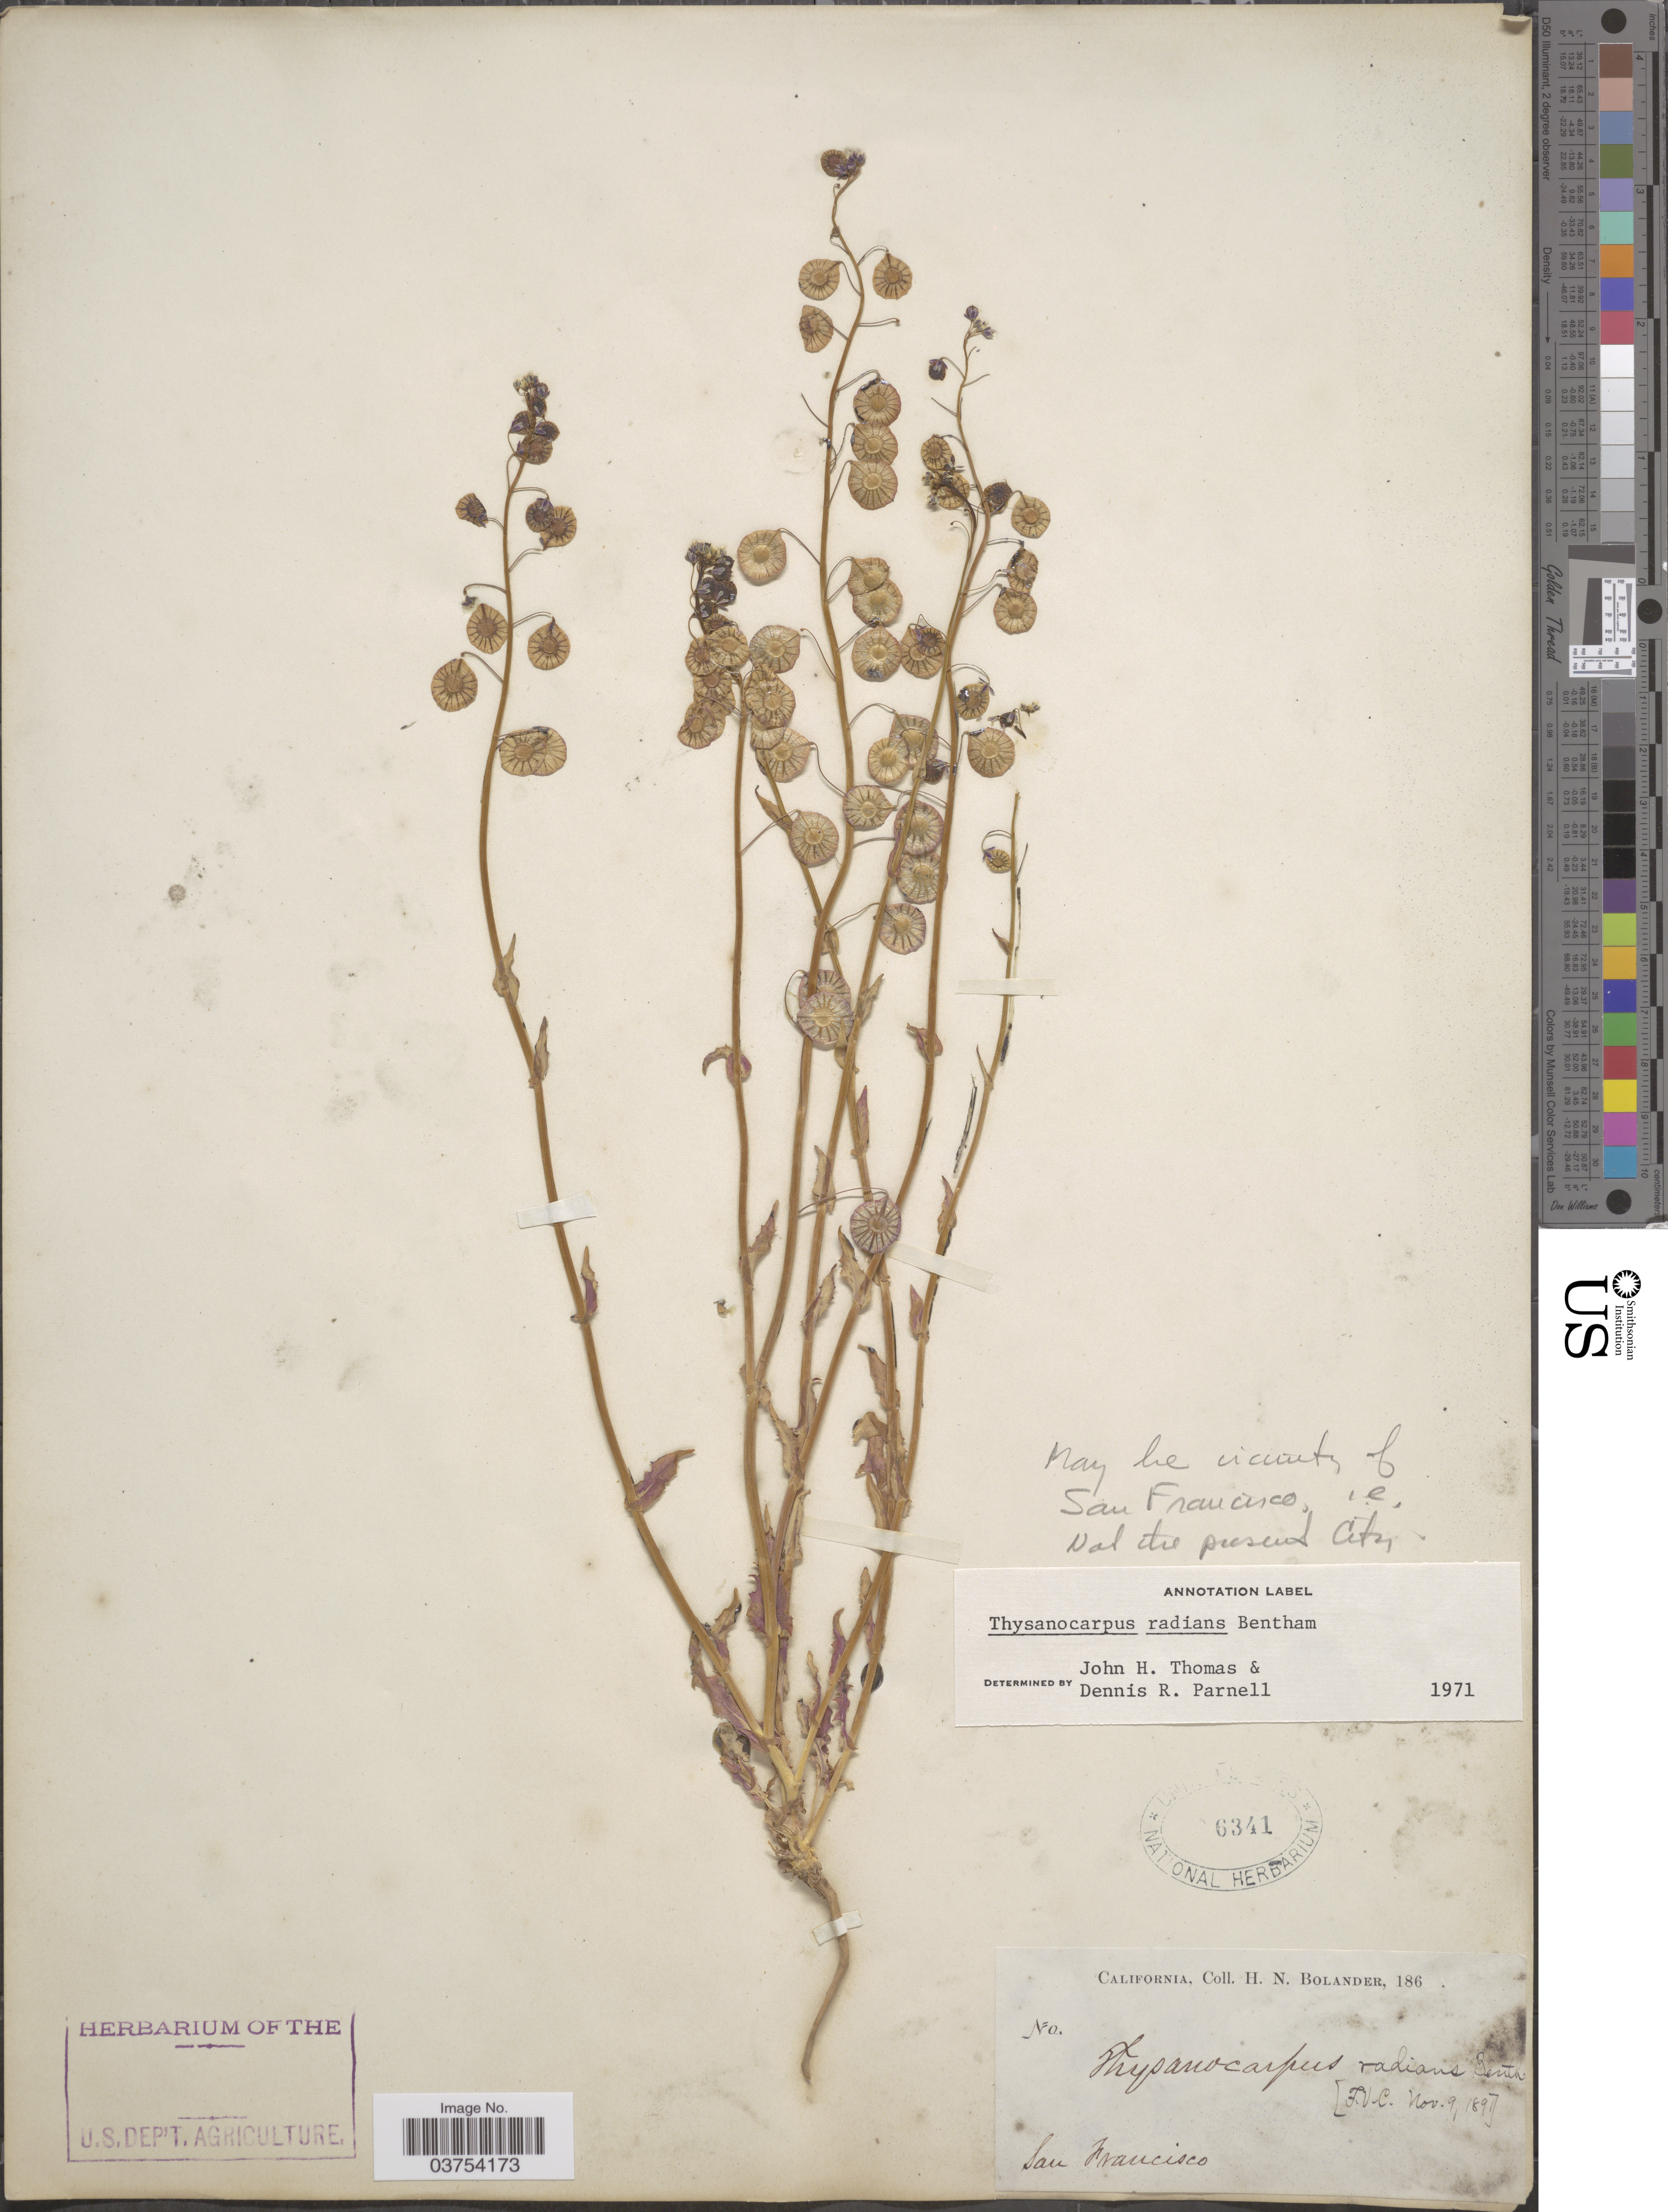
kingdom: Plantae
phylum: Tracheophyta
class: Magnoliopsida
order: Brassicales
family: Brassicaceae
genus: Thysanocarpus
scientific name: Thysanocarpus radians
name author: Benth.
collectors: H. Bolander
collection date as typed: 186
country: United States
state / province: California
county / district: San Francisco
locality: San Francisco.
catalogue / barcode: US 6341